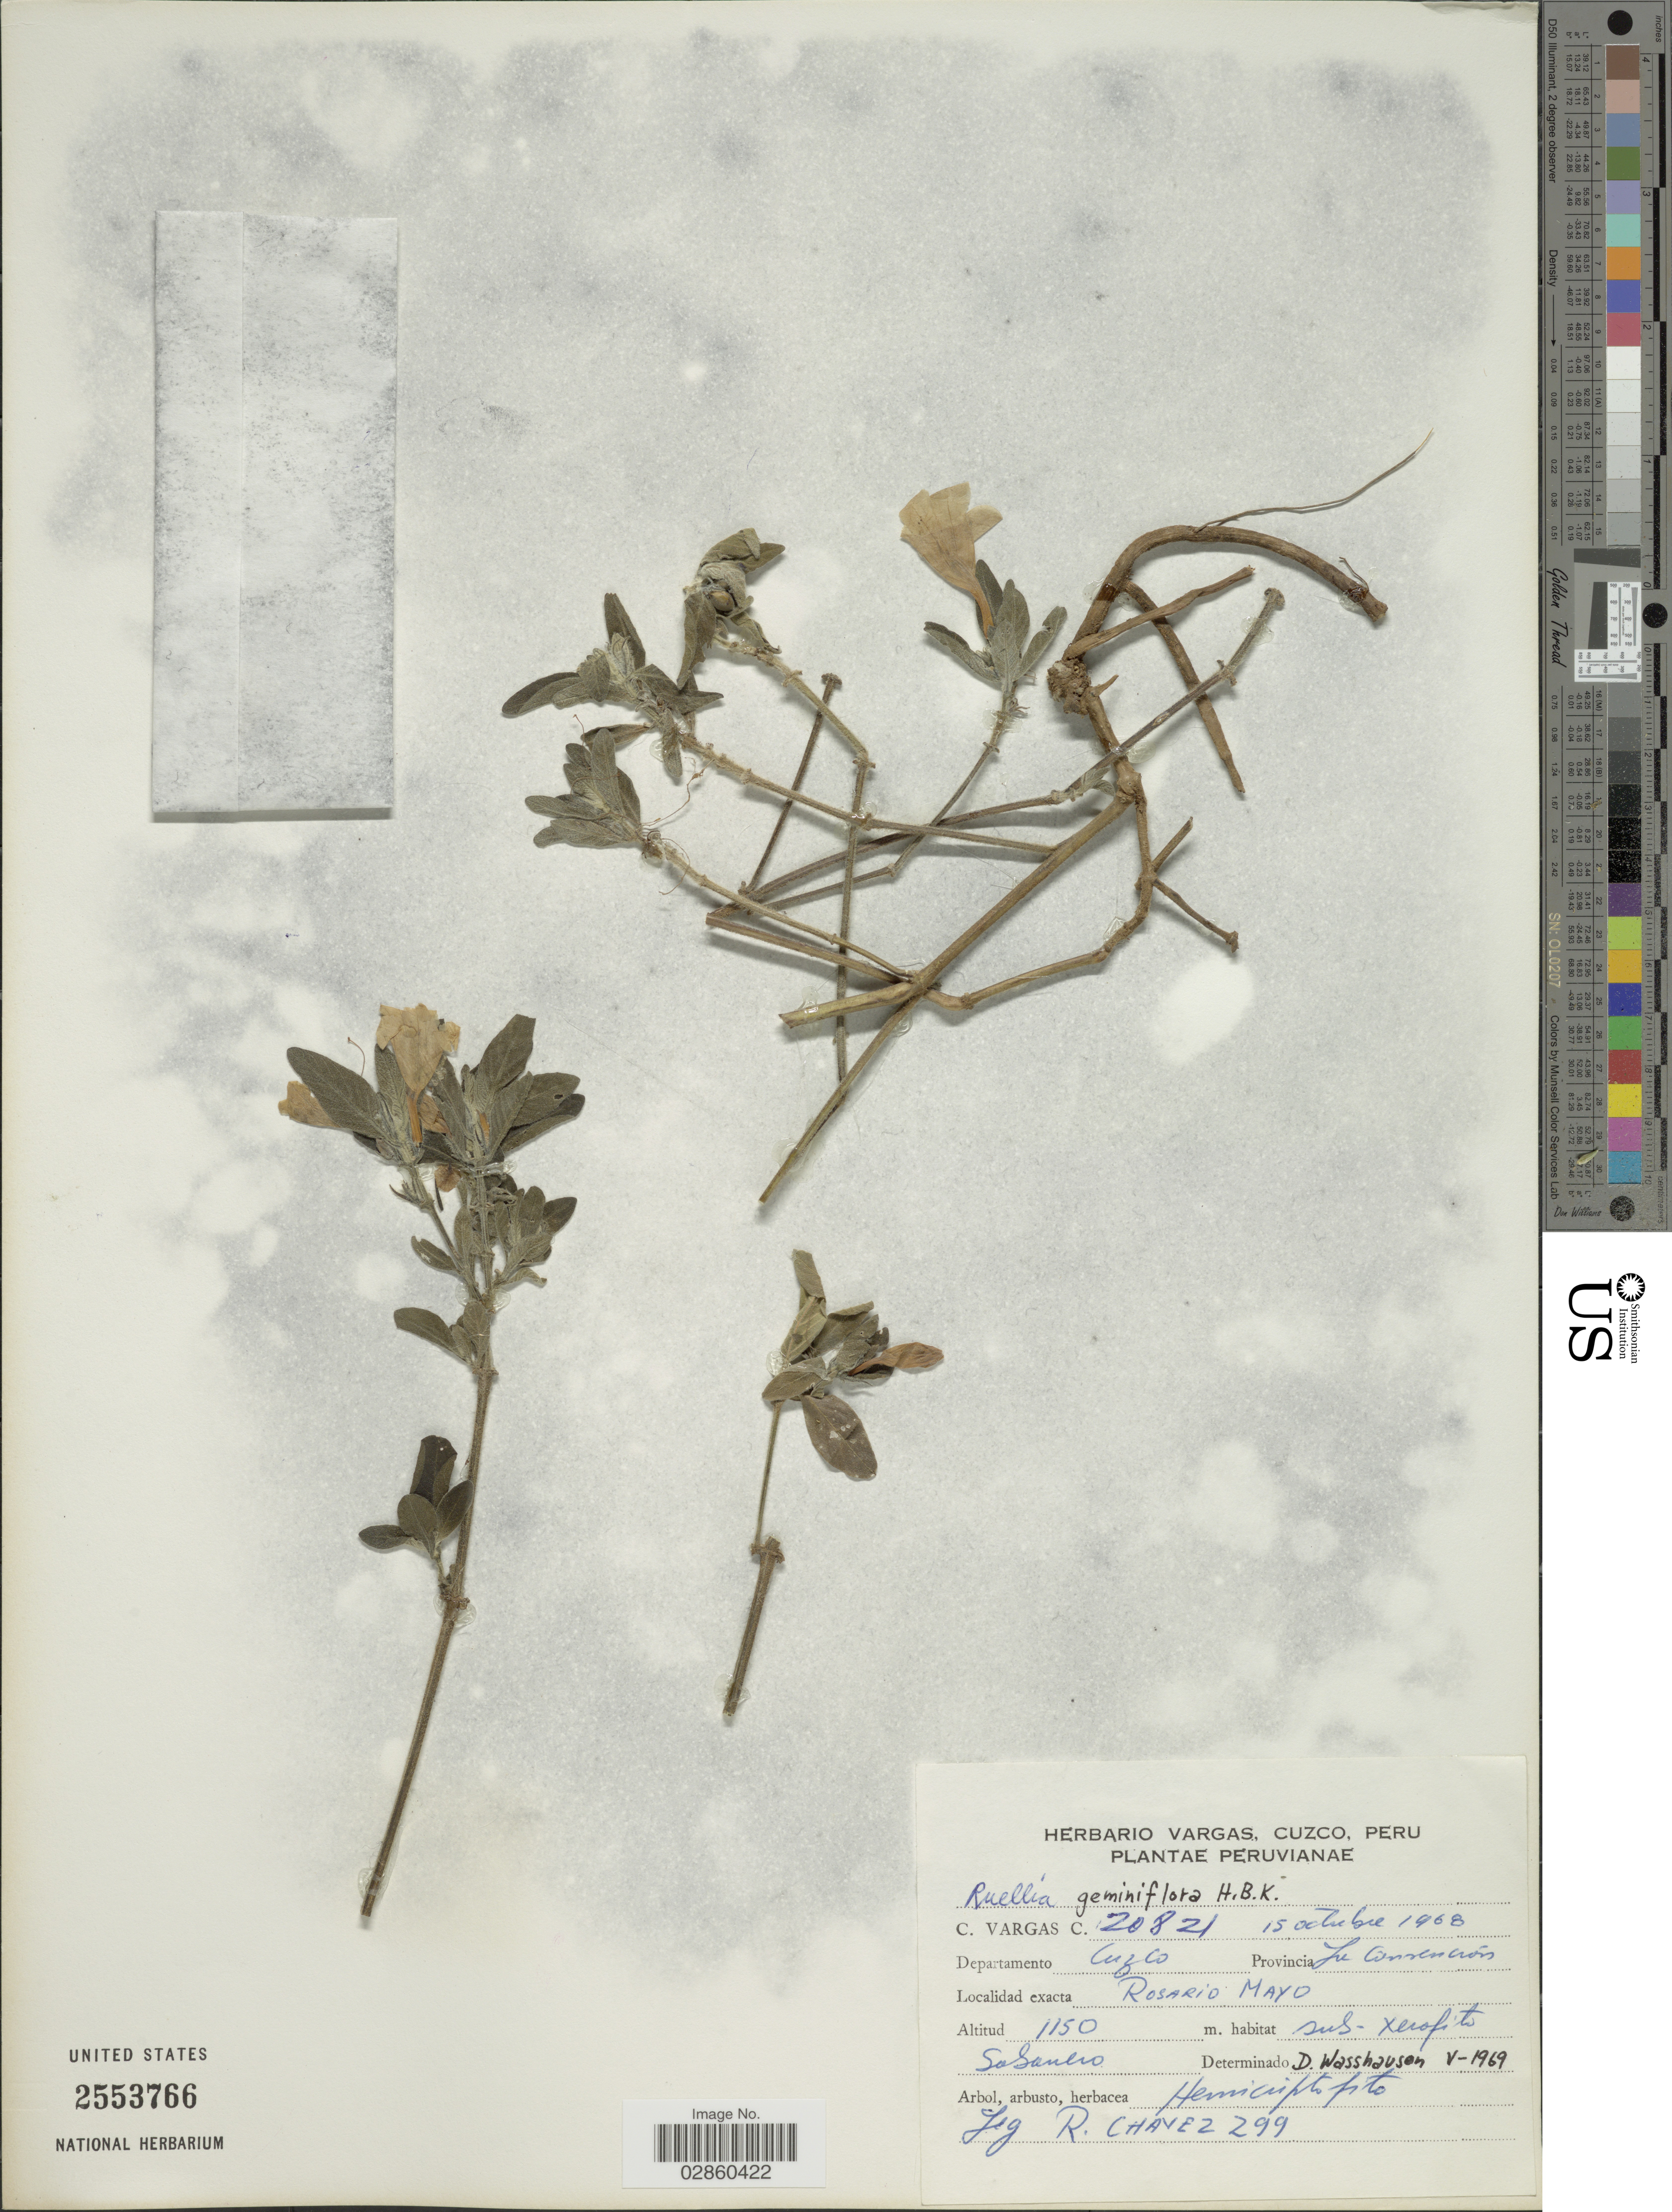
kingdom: Plantae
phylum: Tracheophyta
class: Magnoliopsida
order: Lamiales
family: Acanthaceae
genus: Ruellia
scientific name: Ruellia geminiflora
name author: Kunth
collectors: R. Chávez & C. Vargas Calderón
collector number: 299/20821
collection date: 1968-10-15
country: Peru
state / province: Cusco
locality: Departamento Cuzco. Provincia La Consención. Rosario Mayo.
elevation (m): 1150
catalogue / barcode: US 2553766